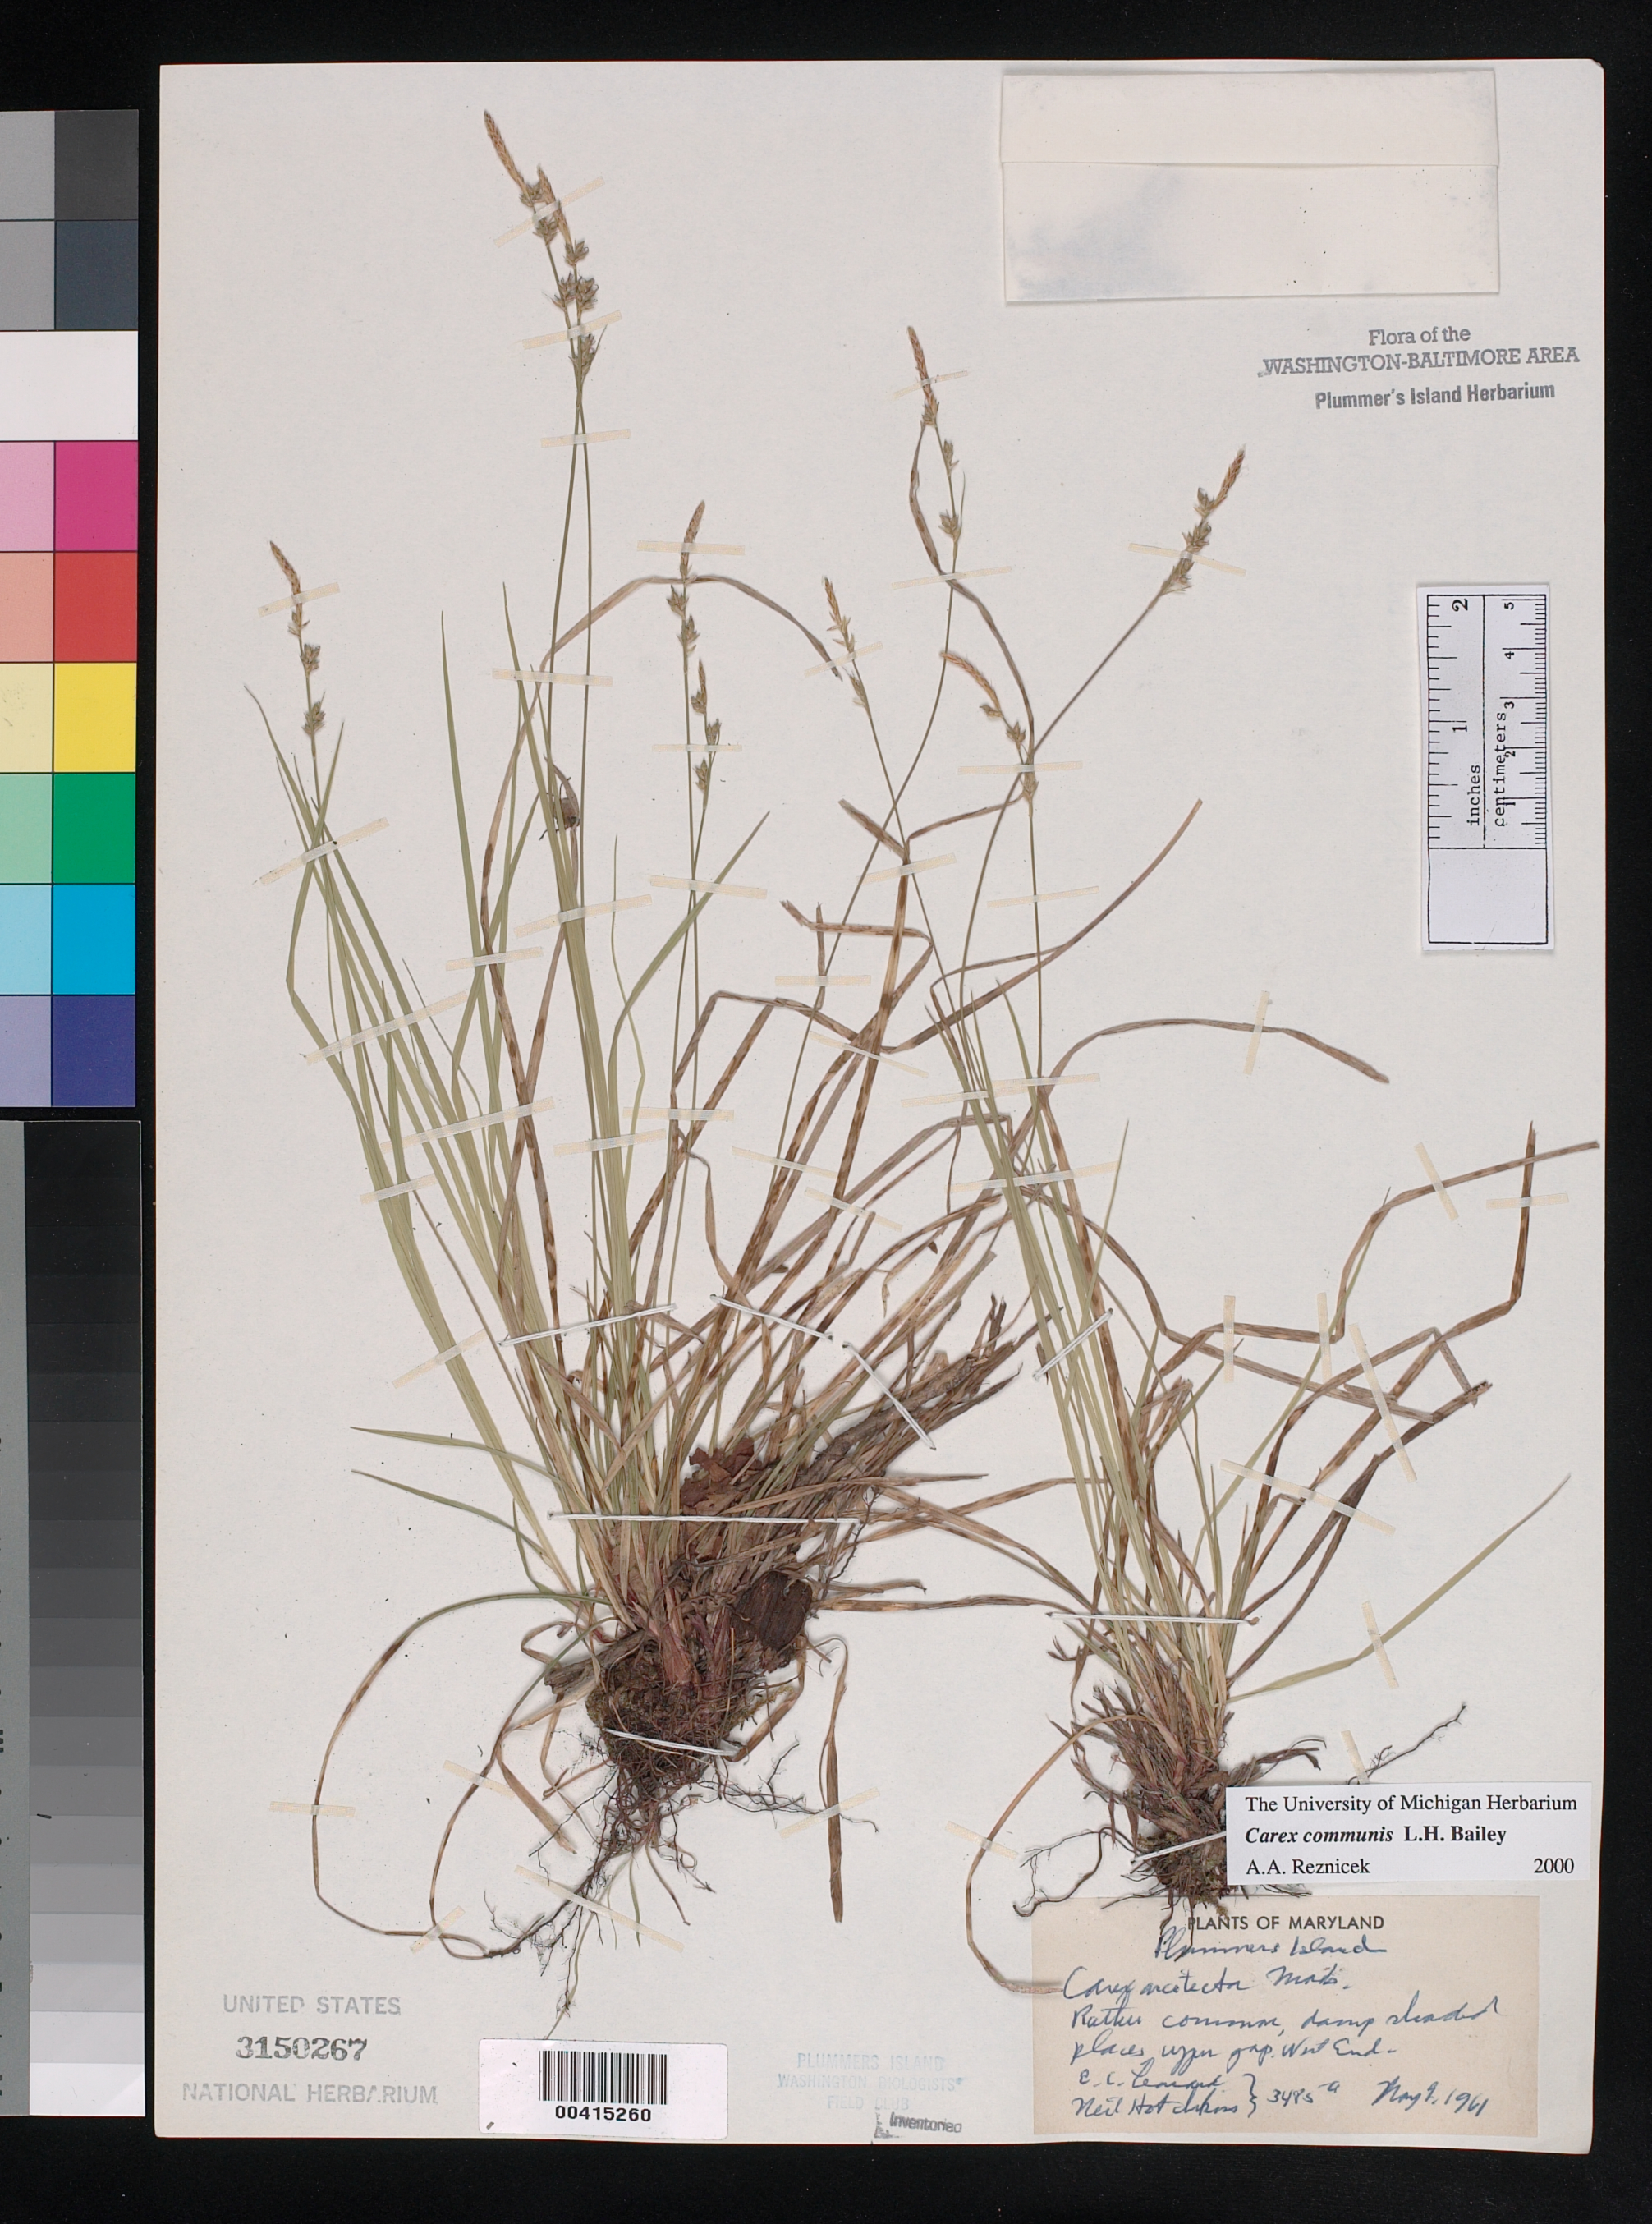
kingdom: Plantae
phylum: Tracheophyta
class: Liliopsida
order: Poales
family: Cyperaceae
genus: Carex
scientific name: Carex communis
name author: L.H. Bailey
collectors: E. C. Leonard & N. Hotchkiss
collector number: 3485A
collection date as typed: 09 May 1961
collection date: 1961-05-09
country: United States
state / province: Maryland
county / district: Montgomery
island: Plummers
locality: Plummer's Island, Upper Gap west end Plummers Island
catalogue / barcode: US 3150267